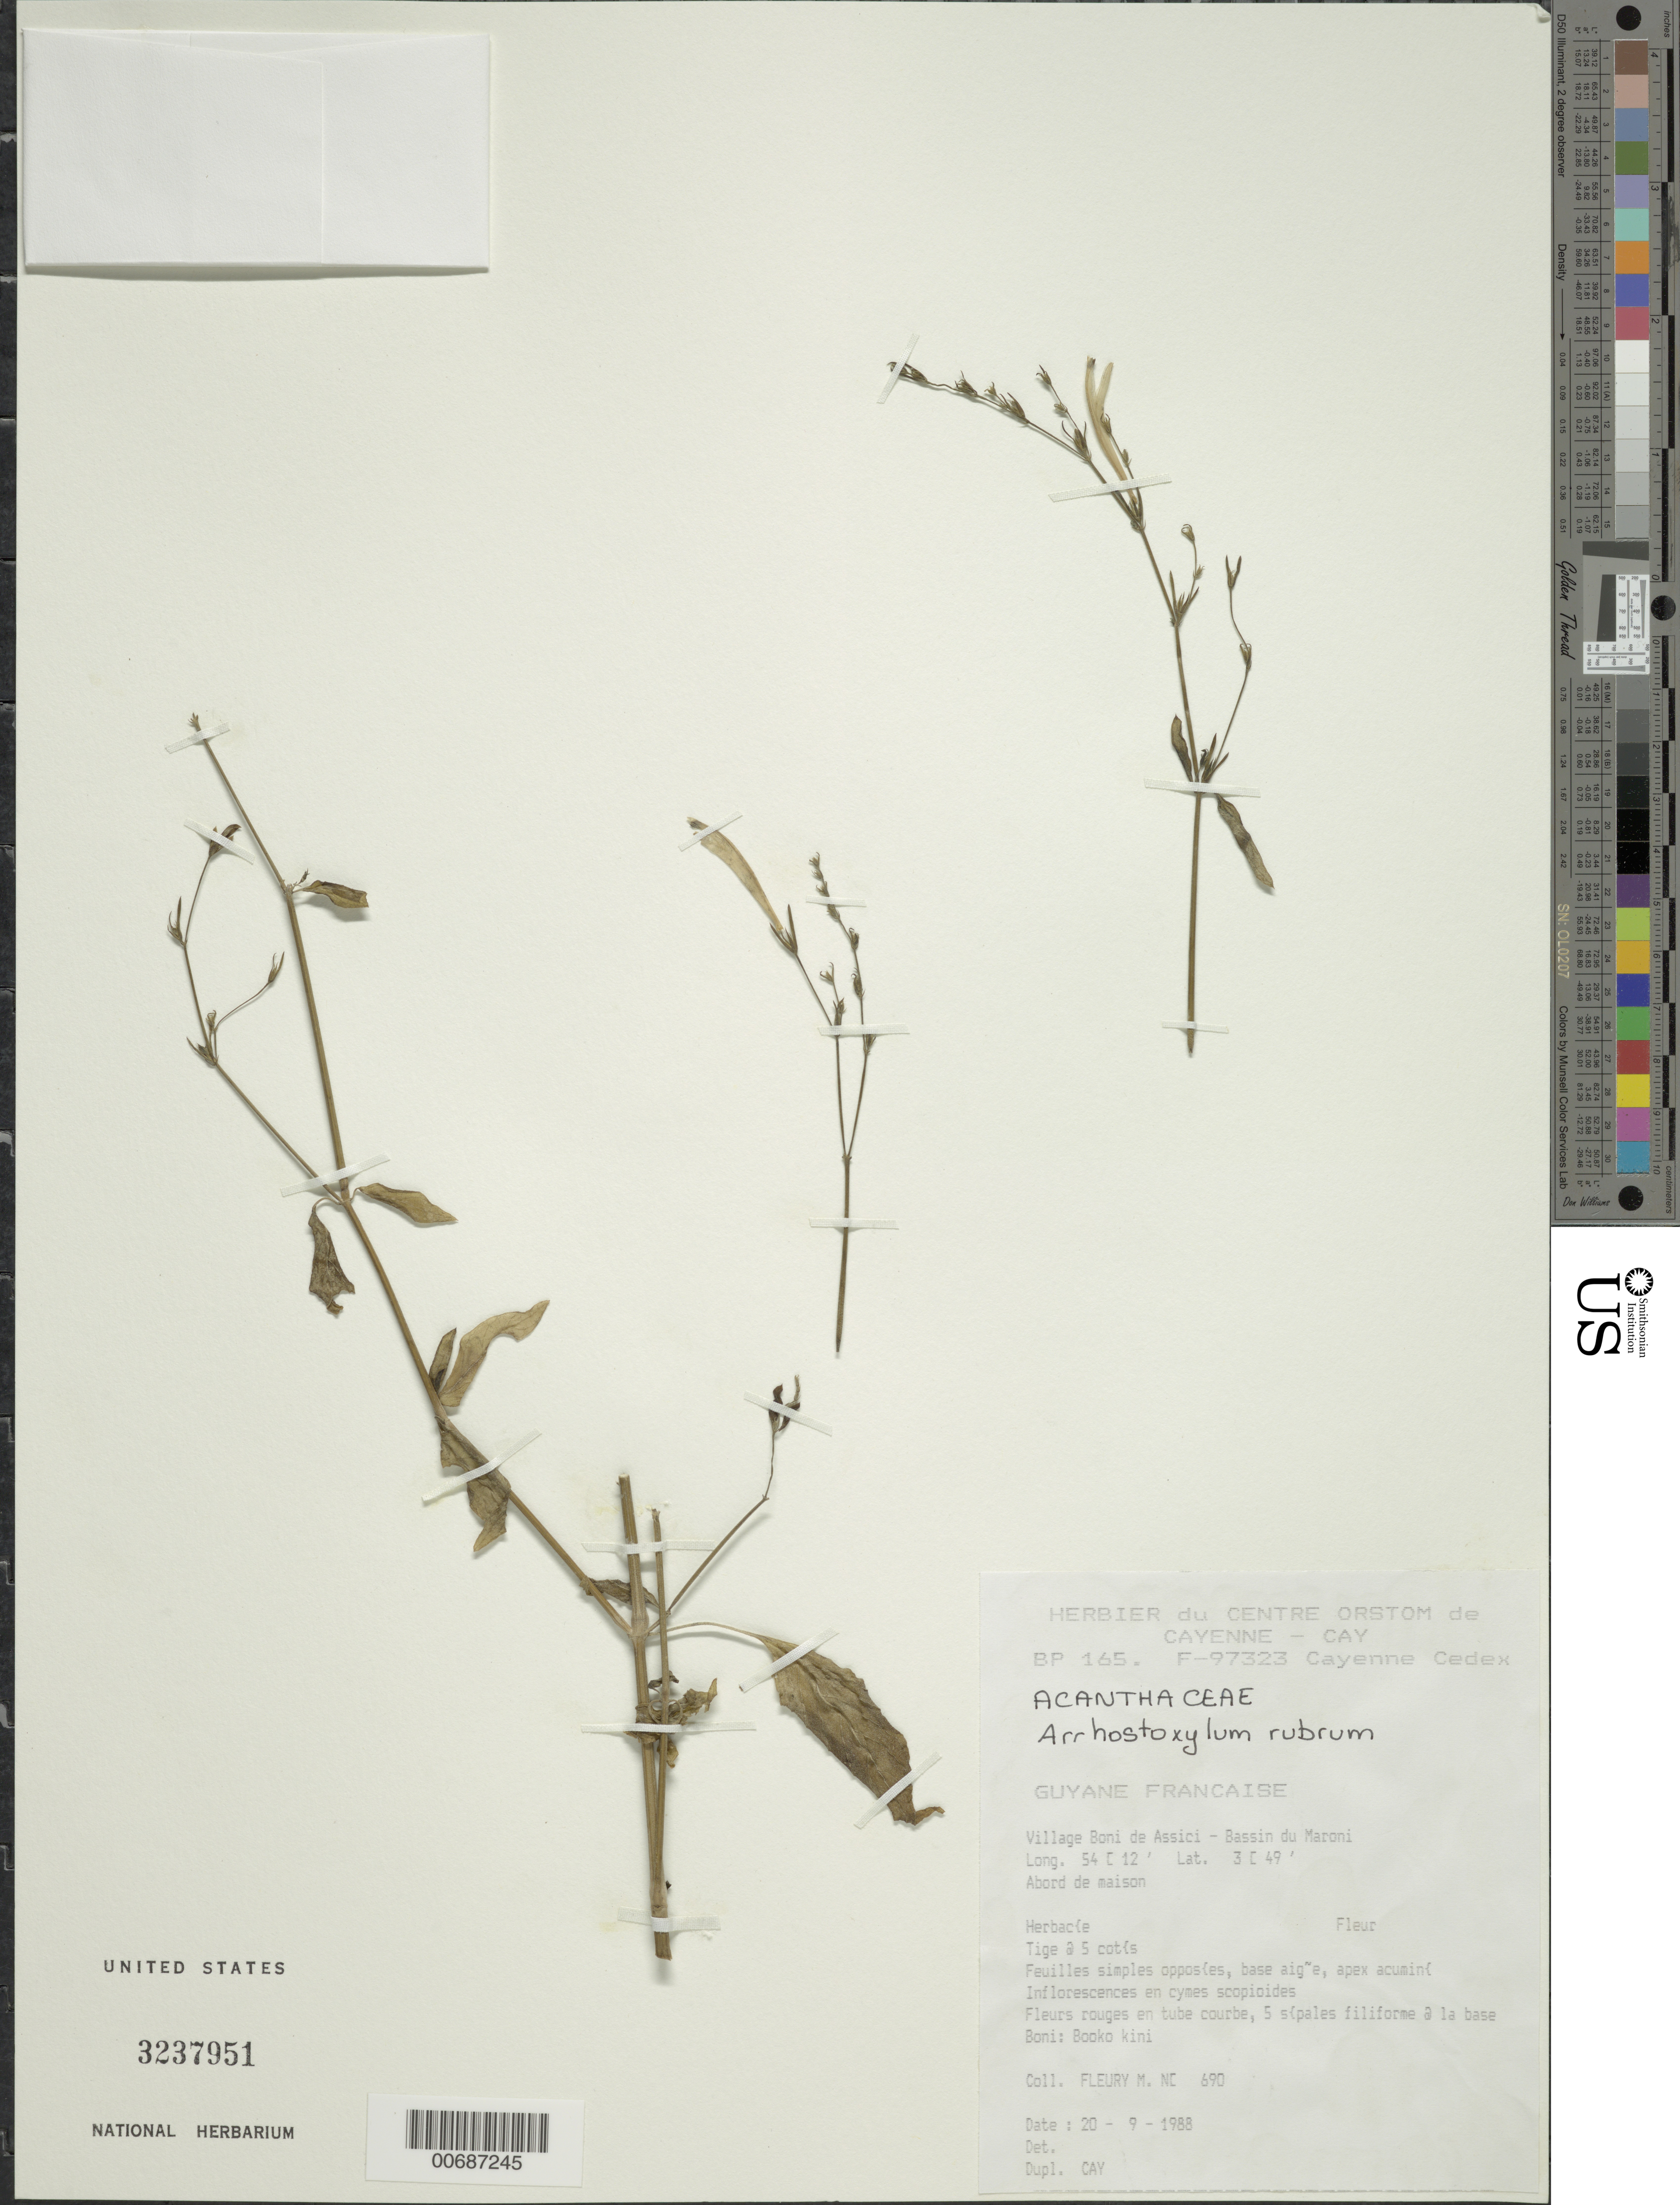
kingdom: Plantae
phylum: Tracheophyta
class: Magnoliopsida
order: Lamiales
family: Acanthaceae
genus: Arrhostoxylum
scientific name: Arrhostoxylum rubrum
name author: (Aubl.) Nees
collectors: M. Fleury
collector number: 690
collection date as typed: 20-Sep-88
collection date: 1988-09-20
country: French Guiana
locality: Village Boni de Assici - Bassin du Maroni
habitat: Near house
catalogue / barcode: US 3237951